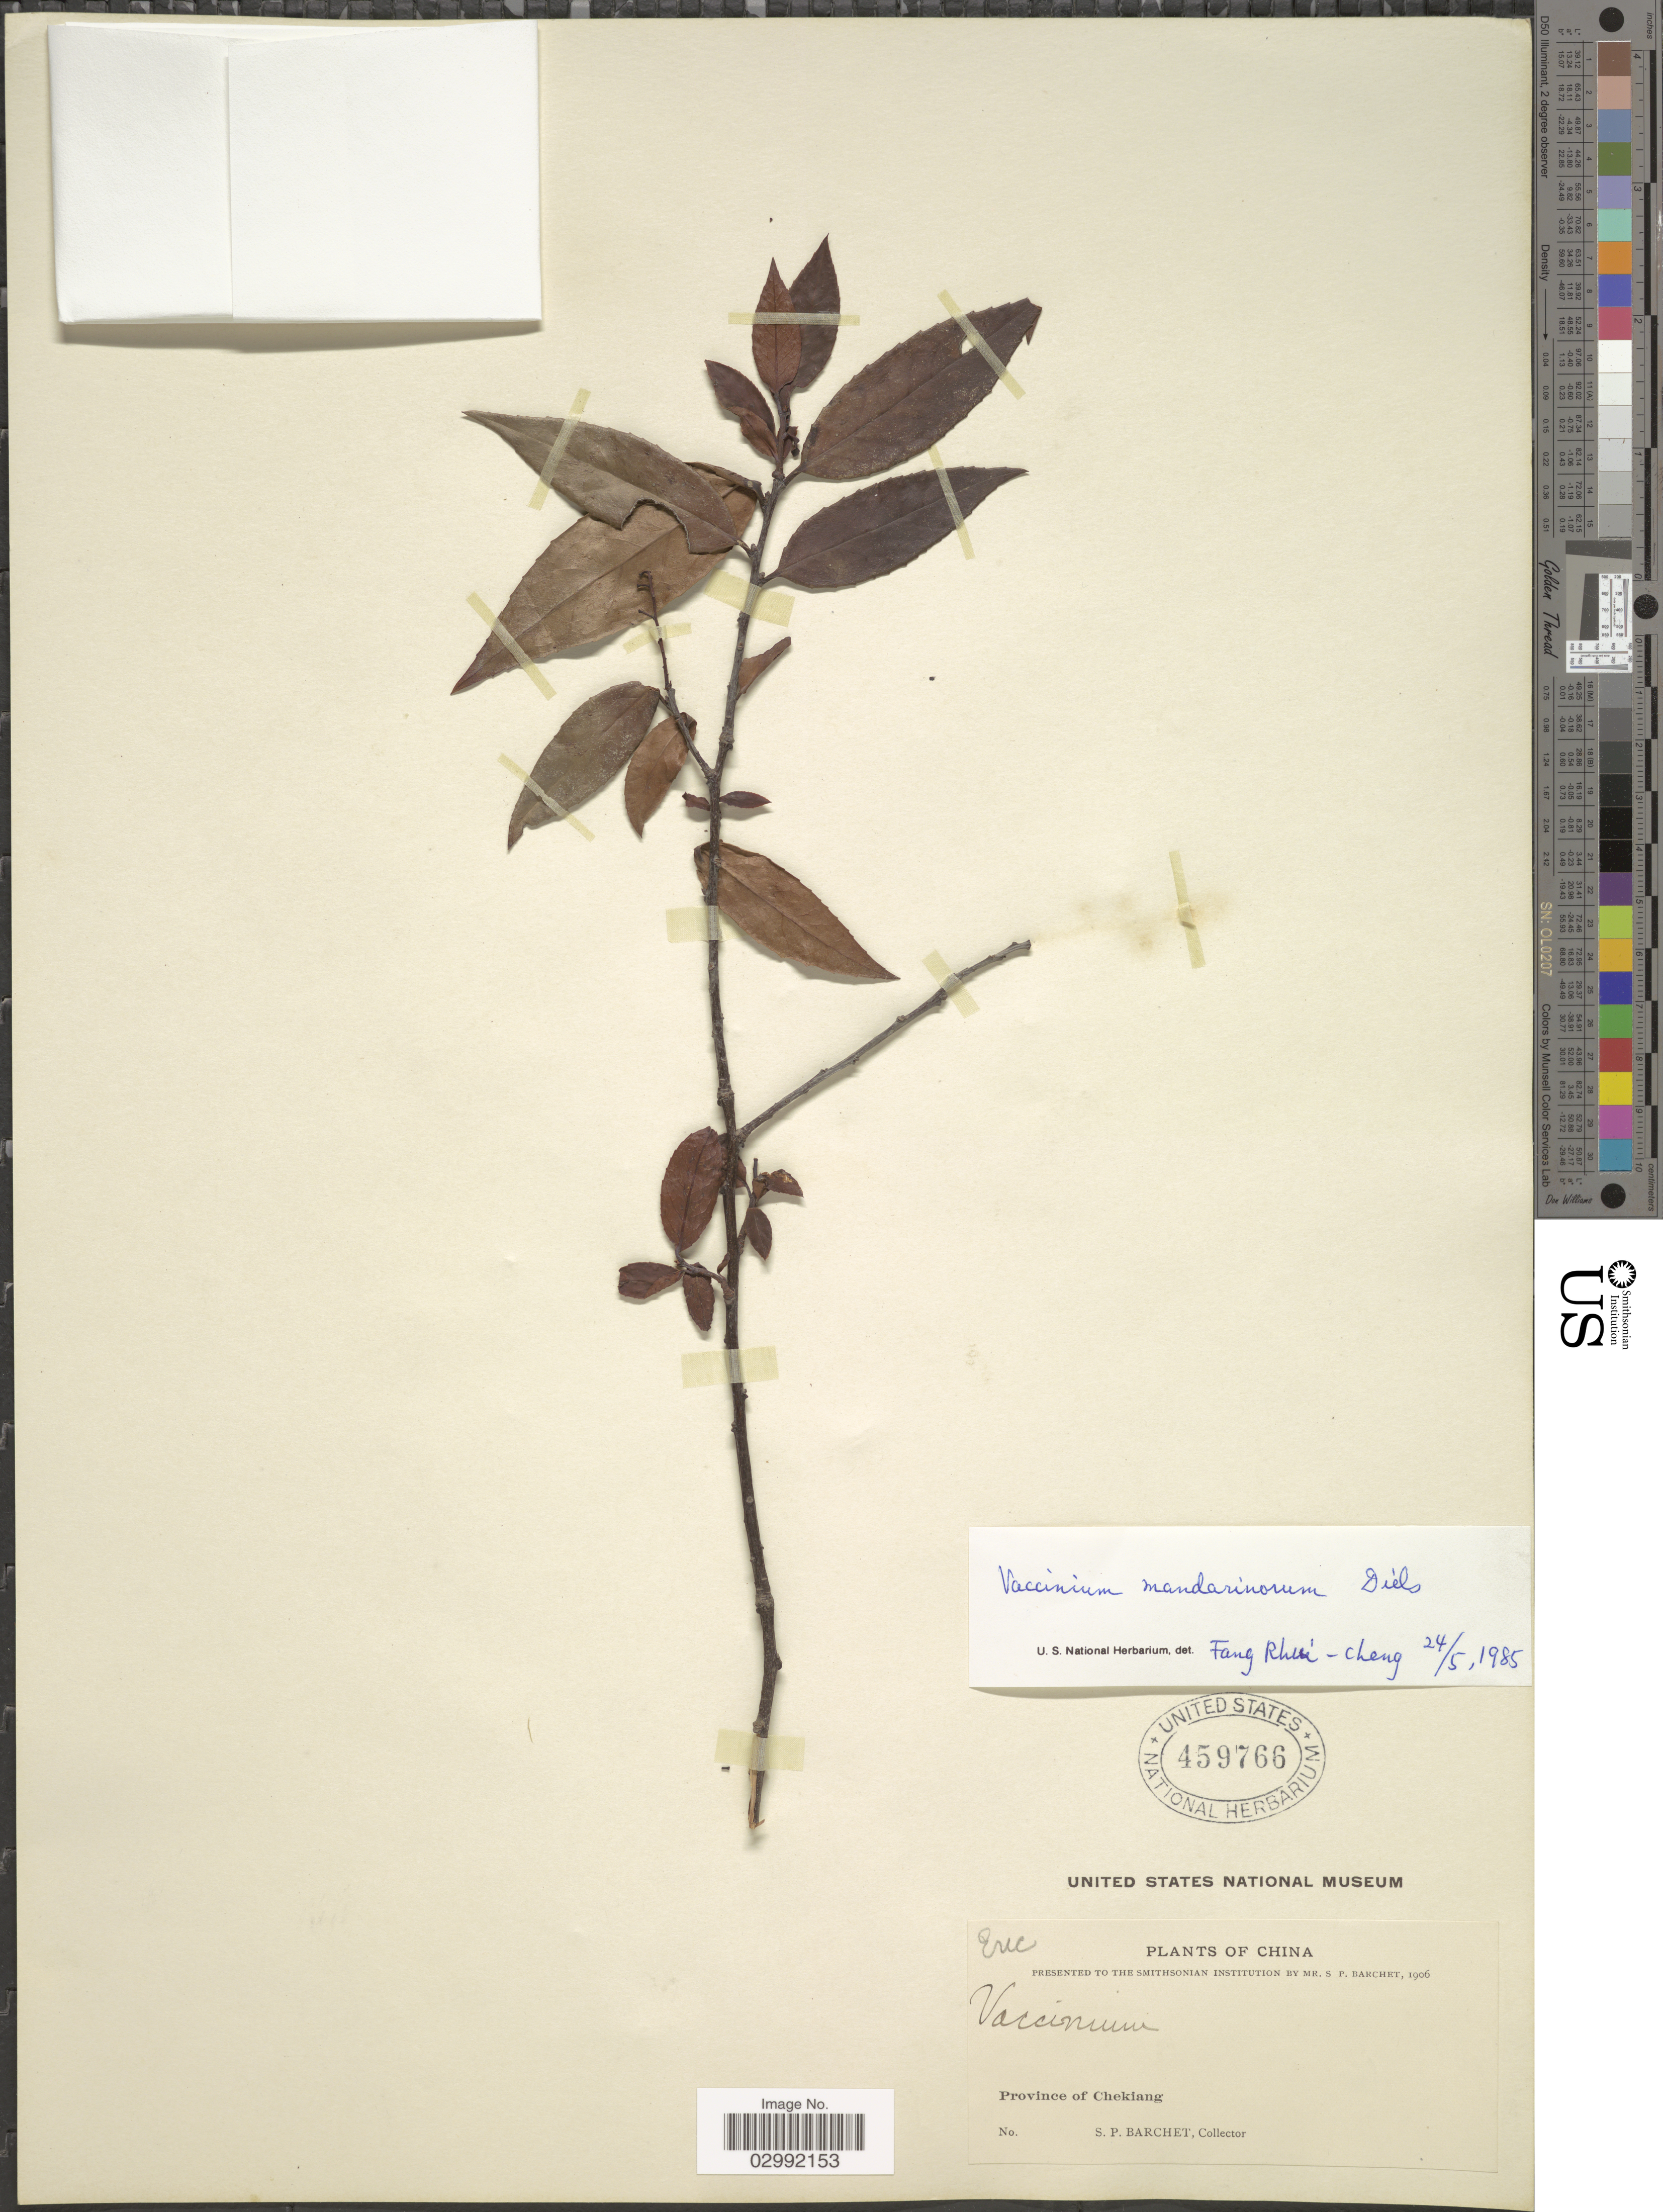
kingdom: Plantae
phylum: Tracheophyta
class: Magnoliopsida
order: Ericales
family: Ericaceae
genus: Vaccinium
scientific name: Vaccinium mandarinorum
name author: Diels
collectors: S. P. Barchet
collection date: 1906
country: China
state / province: Zhejiang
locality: Province of Chekiang.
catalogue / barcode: US 459766